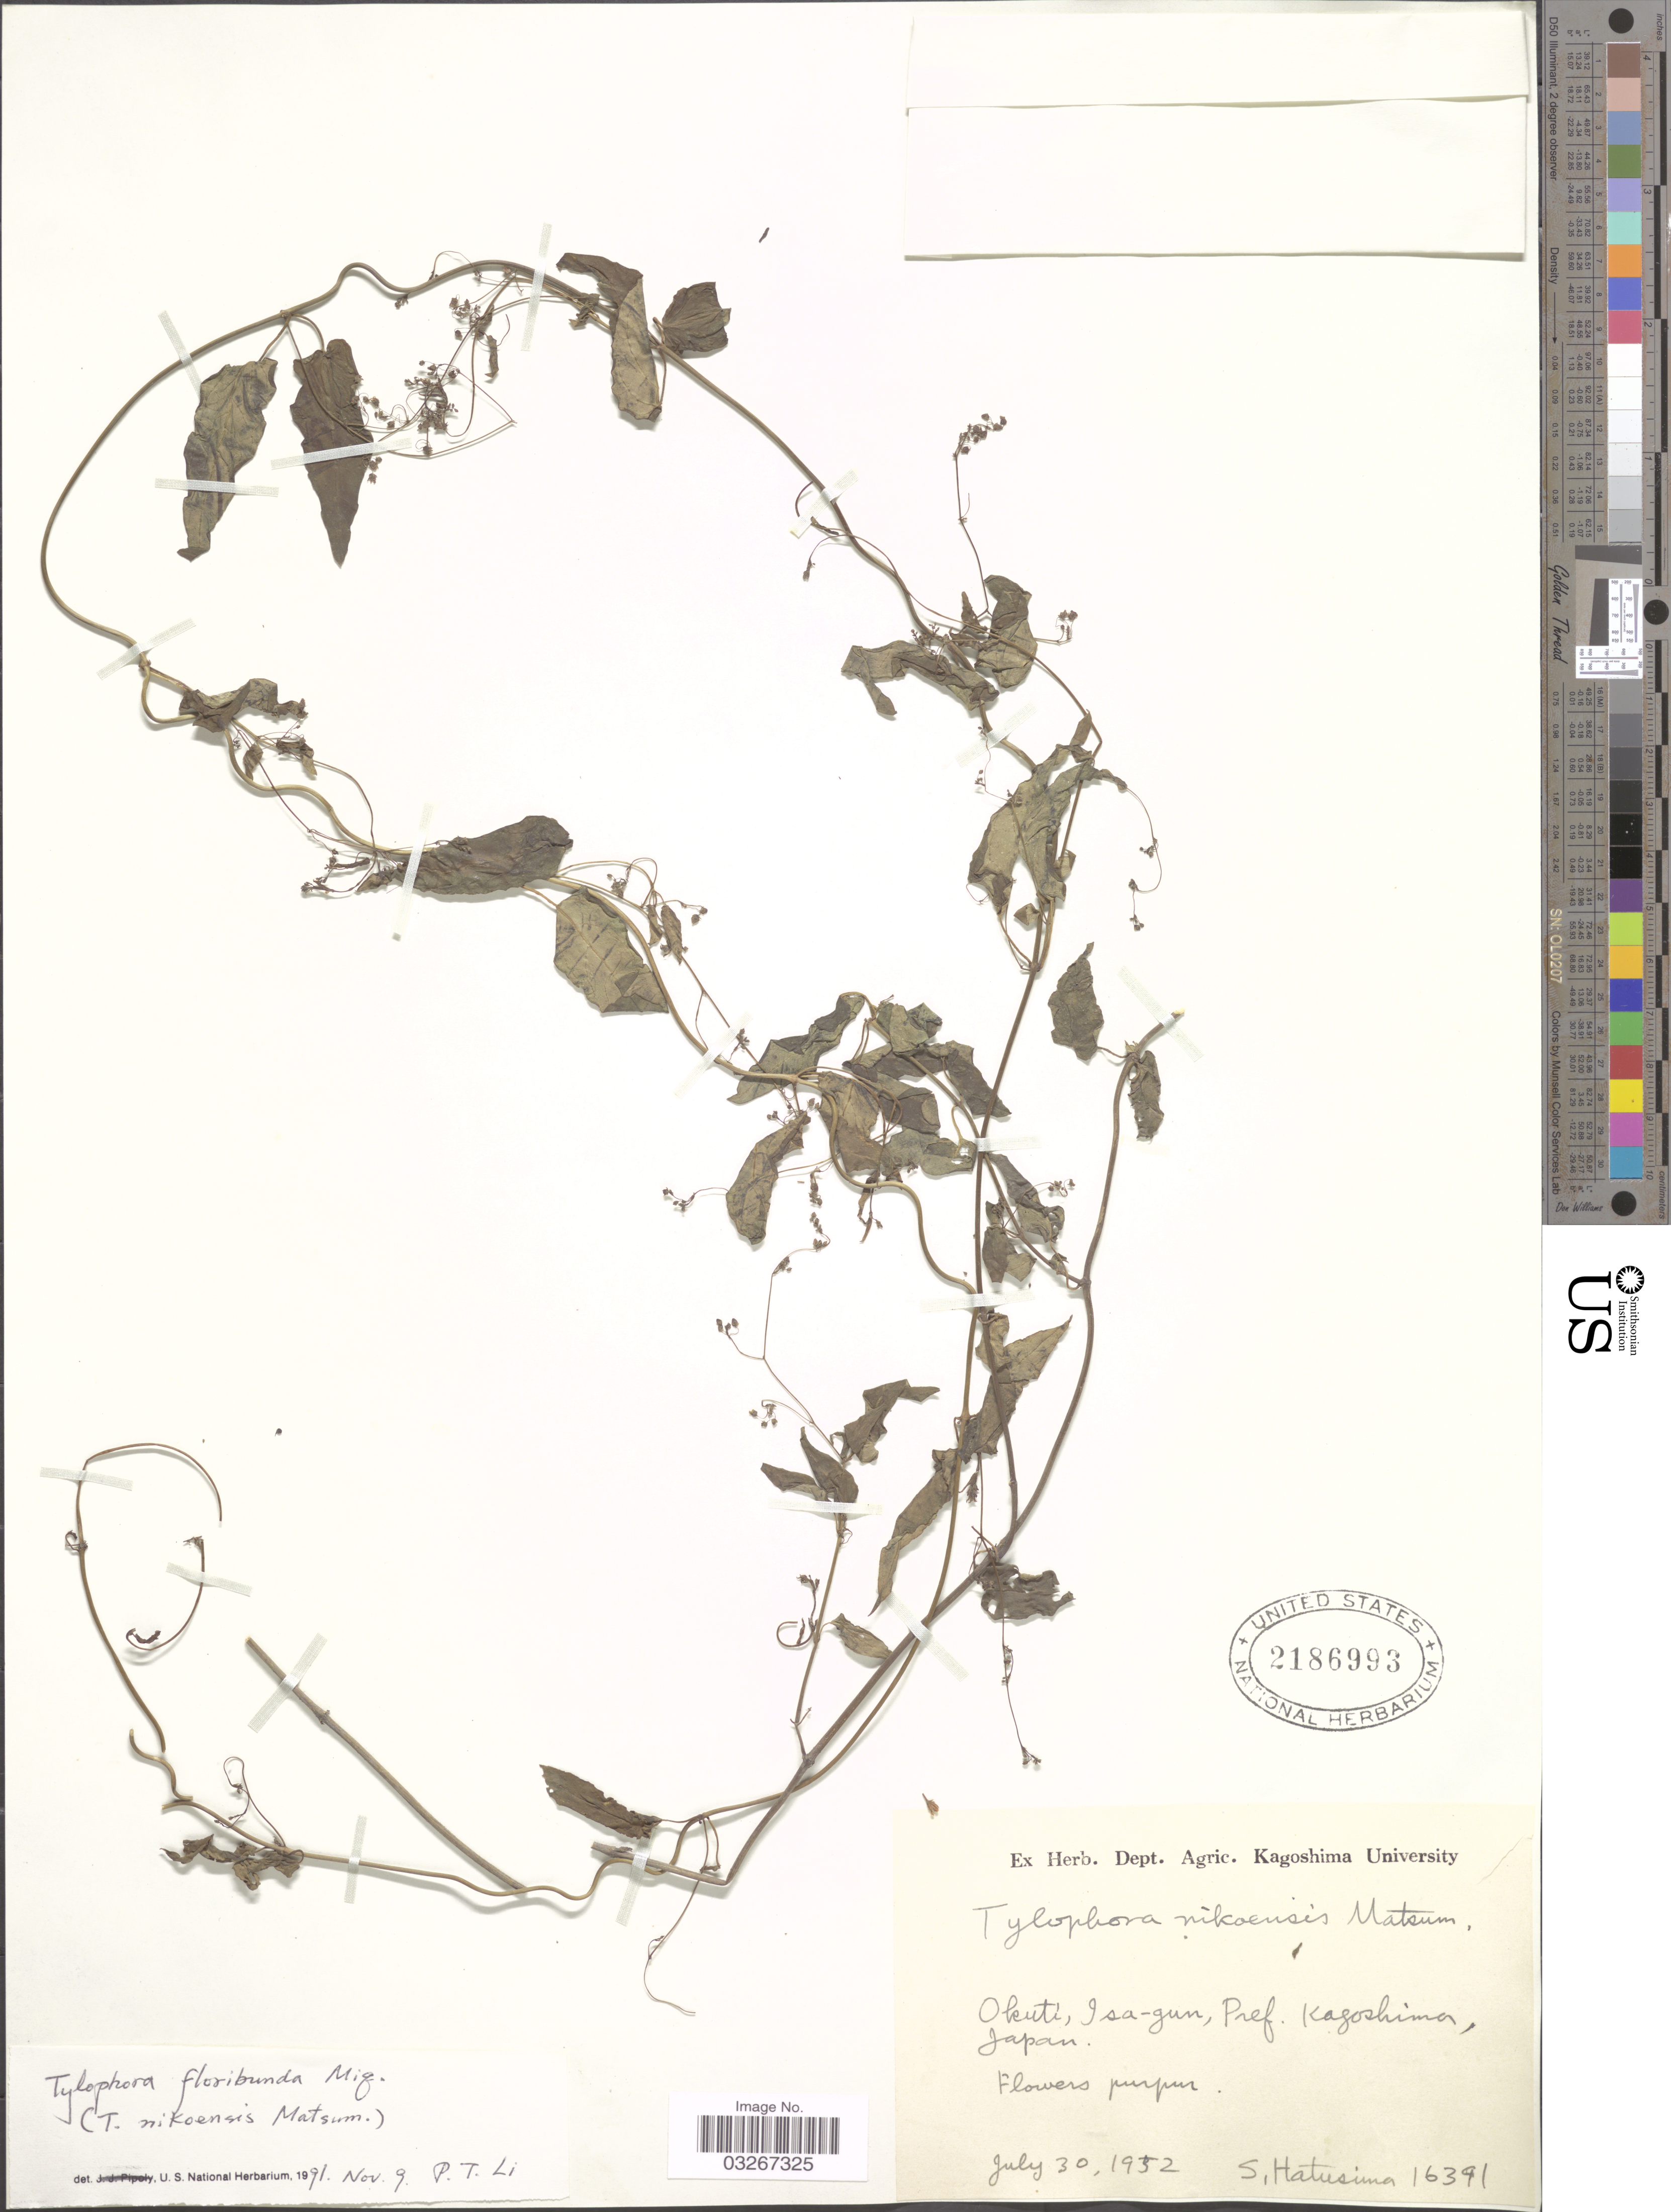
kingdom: Plantae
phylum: Tracheophyta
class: Magnoliopsida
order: Gentianales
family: Apocynaceae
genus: Tylophora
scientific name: Tylophora floribunda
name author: Miq.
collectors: S. Hatusima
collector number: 16391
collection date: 1952-07-30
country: Japan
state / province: Kagosima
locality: Okuti, Isa-gun, Pref. Kagoshima.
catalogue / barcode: US 2186993